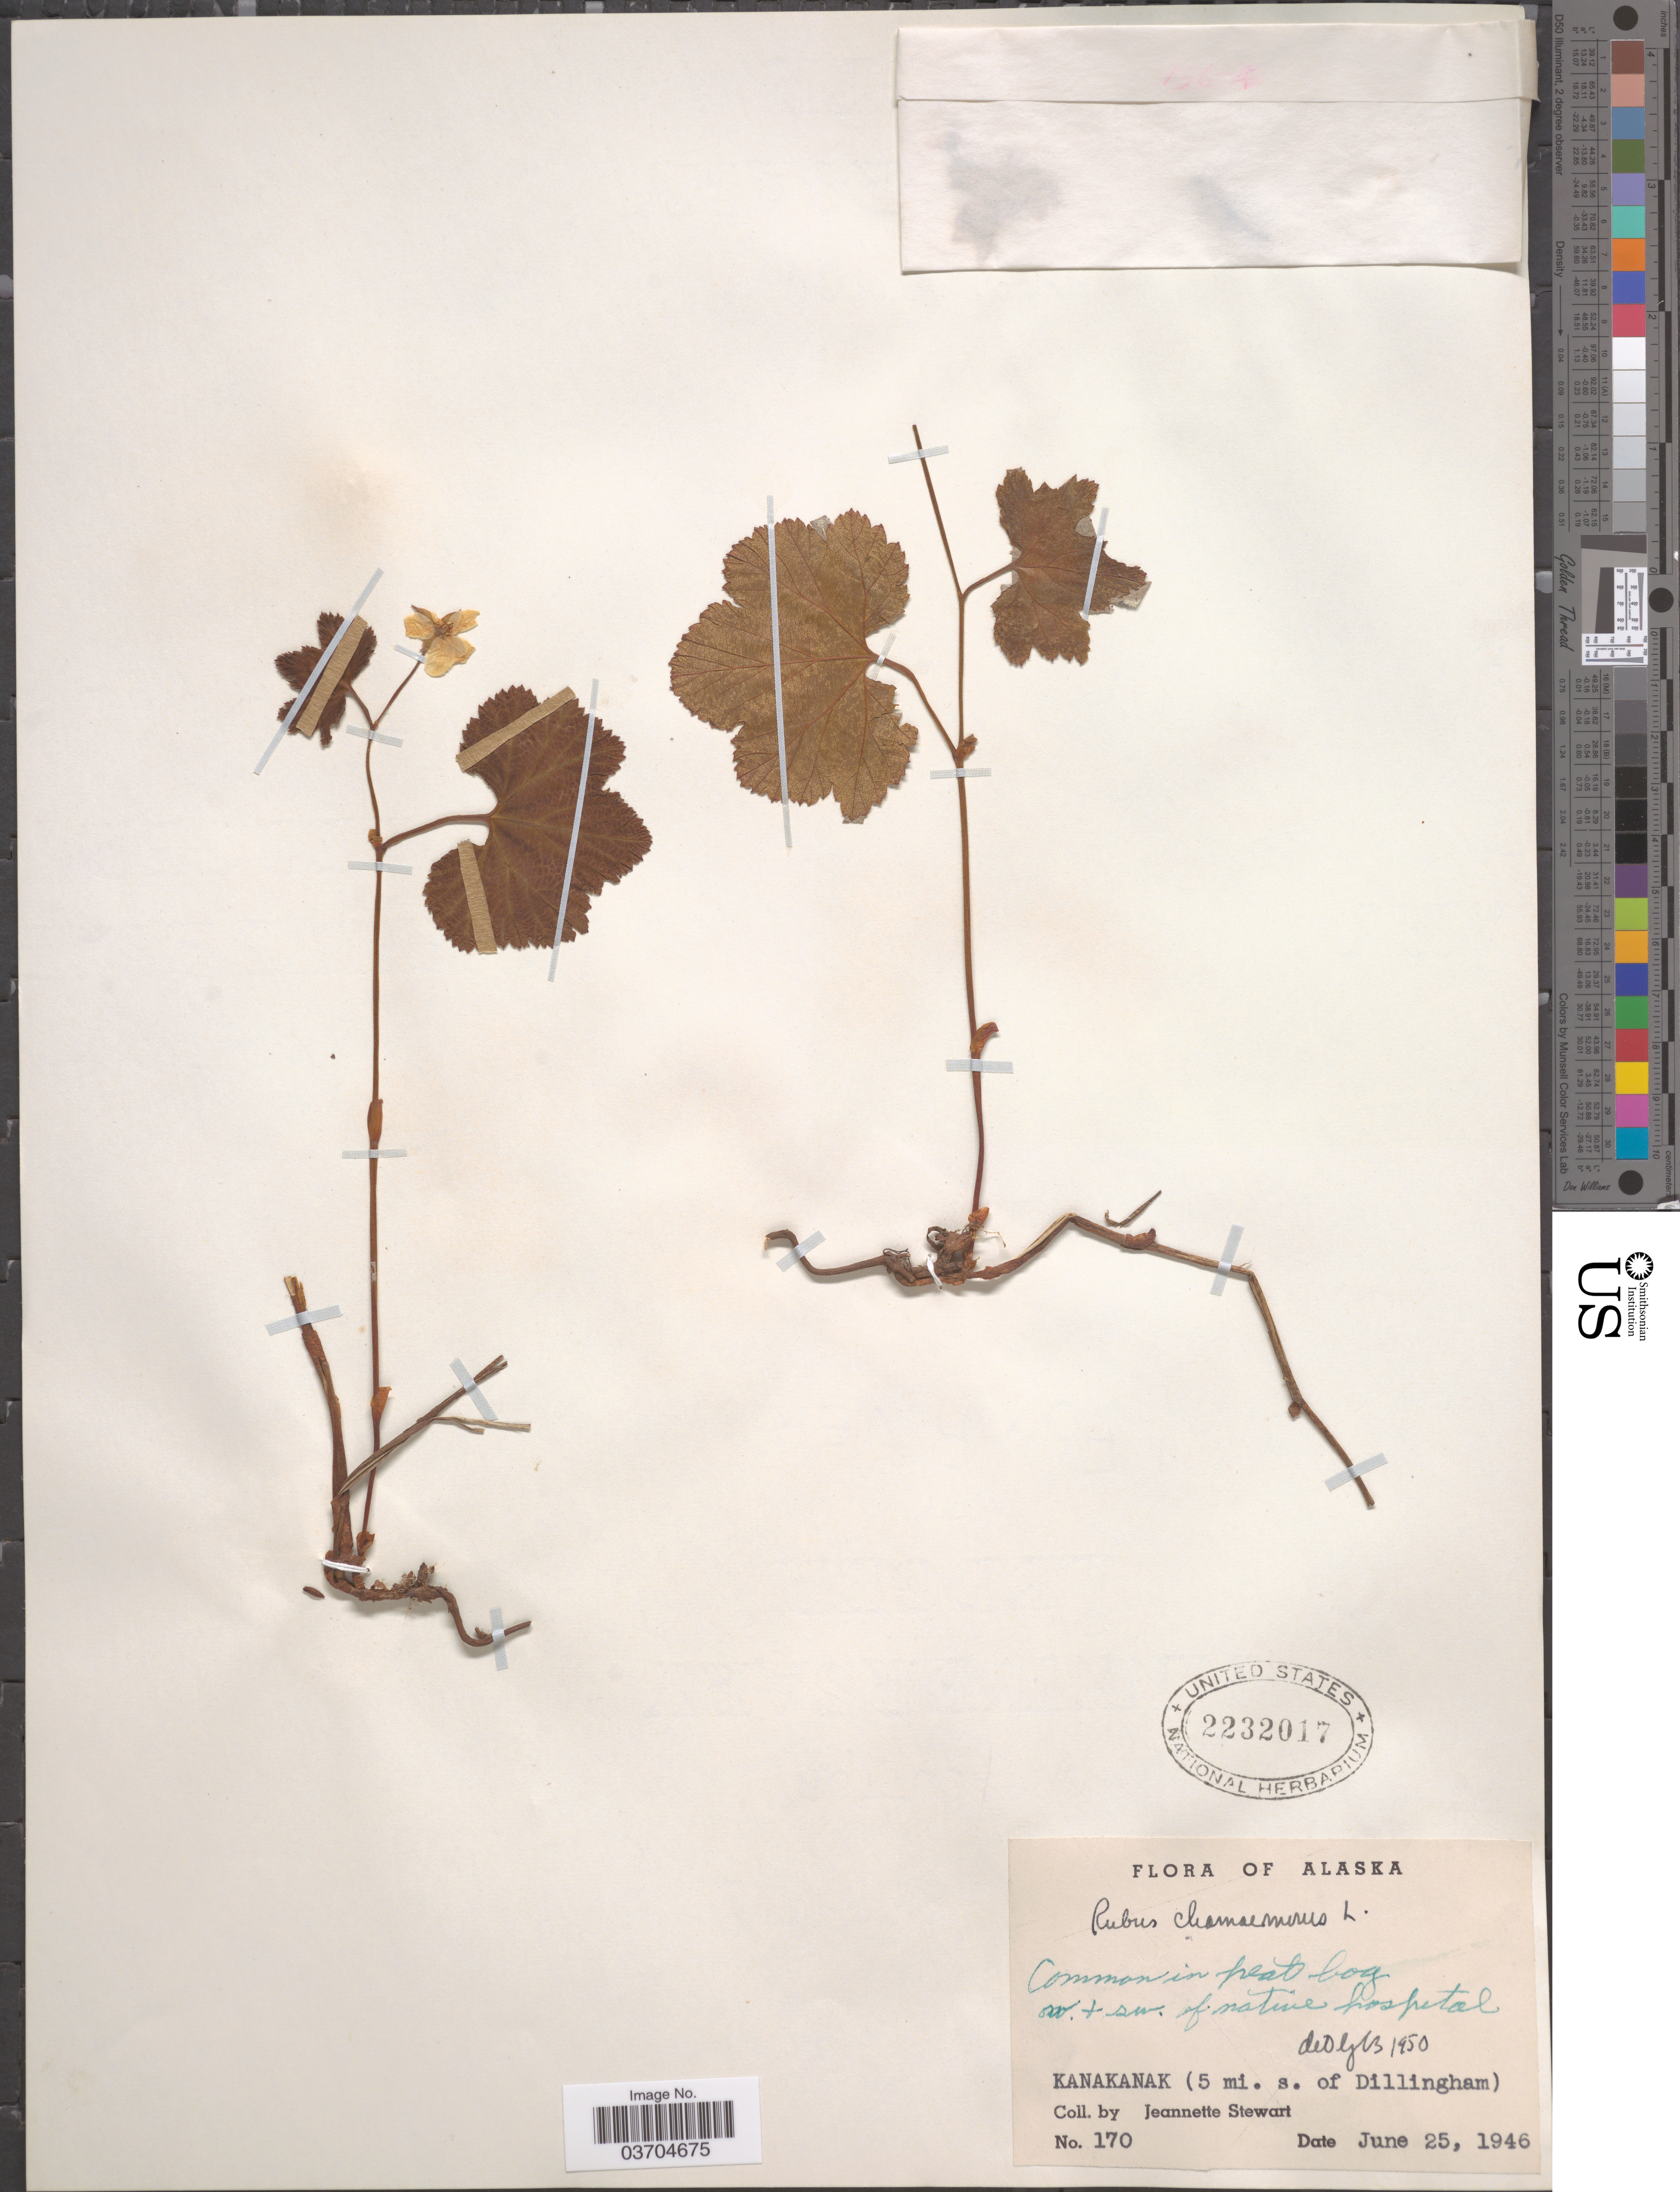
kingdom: Plantae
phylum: Tracheophyta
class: Magnoliopsida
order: Rosales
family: Rosaceae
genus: Rubus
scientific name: Rubus chamaemorus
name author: L.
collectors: J. Stewart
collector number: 170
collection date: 1946-06-25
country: United States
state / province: Alaska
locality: W. + sw. of mature hospital. Kanakanak ( 5 mi. s. of Dillingham).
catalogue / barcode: US 2232017